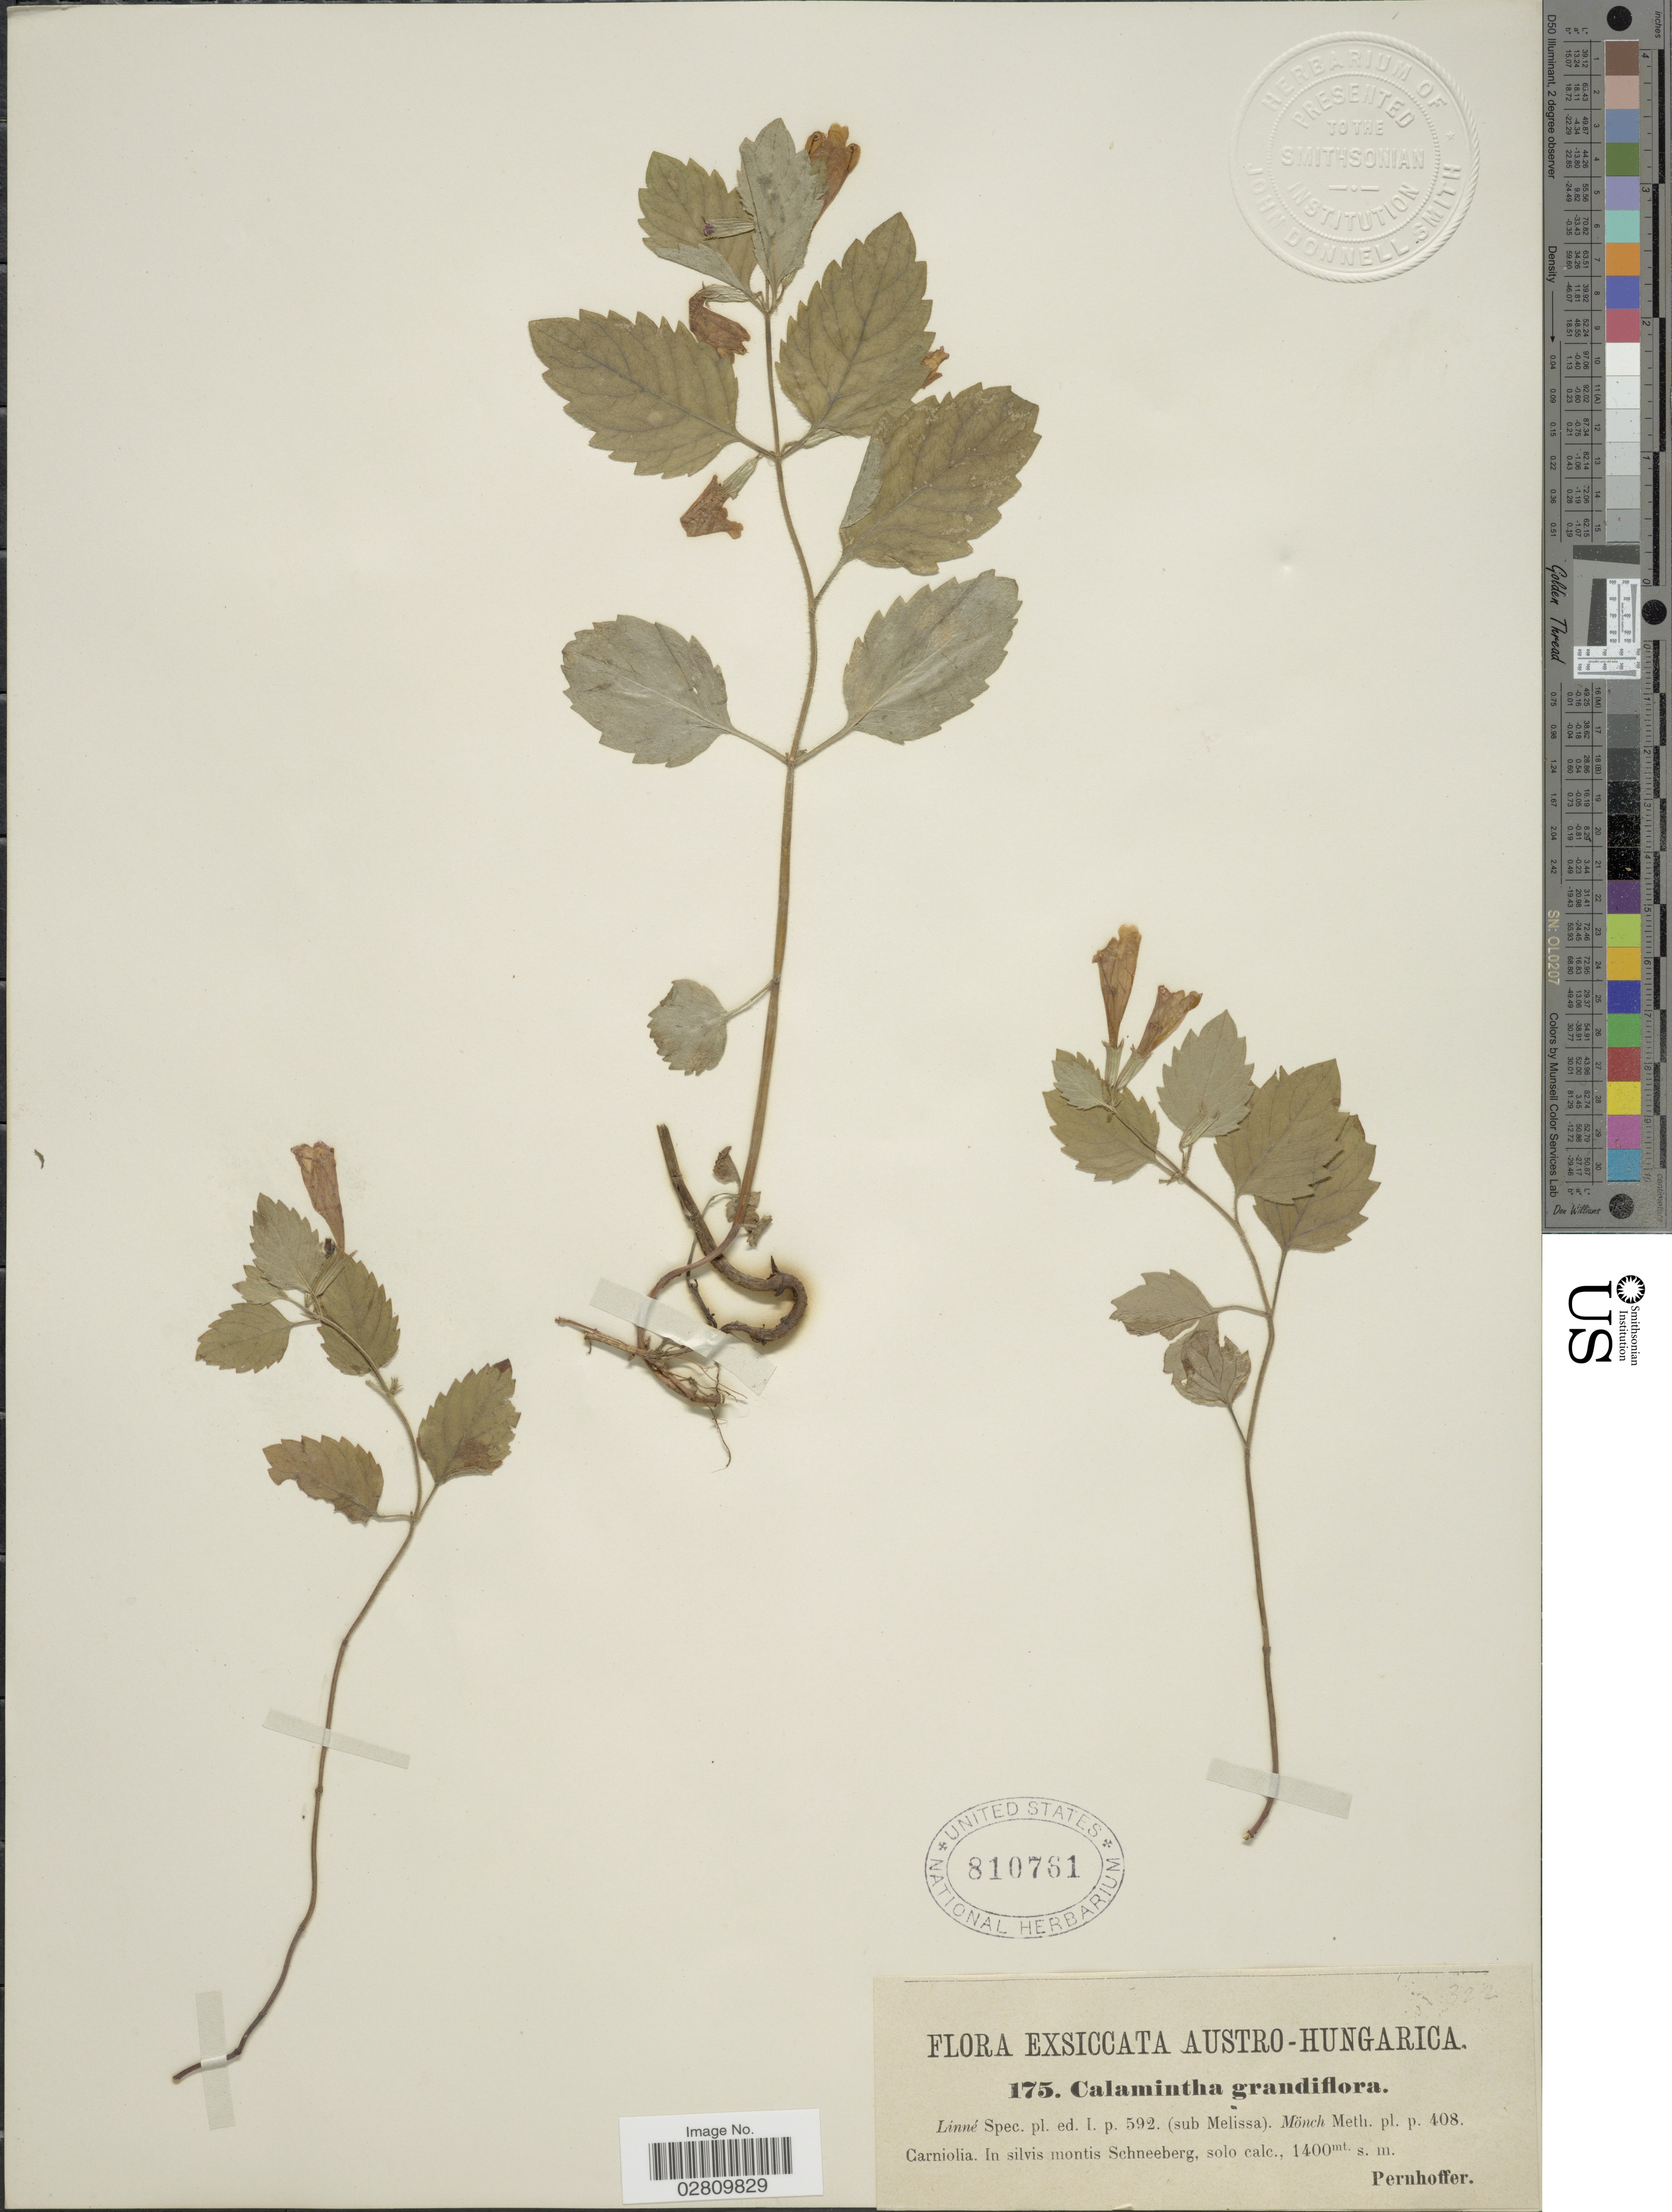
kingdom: Plantae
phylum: Tracheophyta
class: Magnoliopsida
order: Lamiales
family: Lamiaceae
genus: Calamintha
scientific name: Calamintha grandiflora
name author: (L.) Moench.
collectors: Pernhoffer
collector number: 175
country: Austria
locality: Austro-Hungarica. Carniolia. In silvis montis Schneeberg.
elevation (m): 1400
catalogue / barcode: US 810761